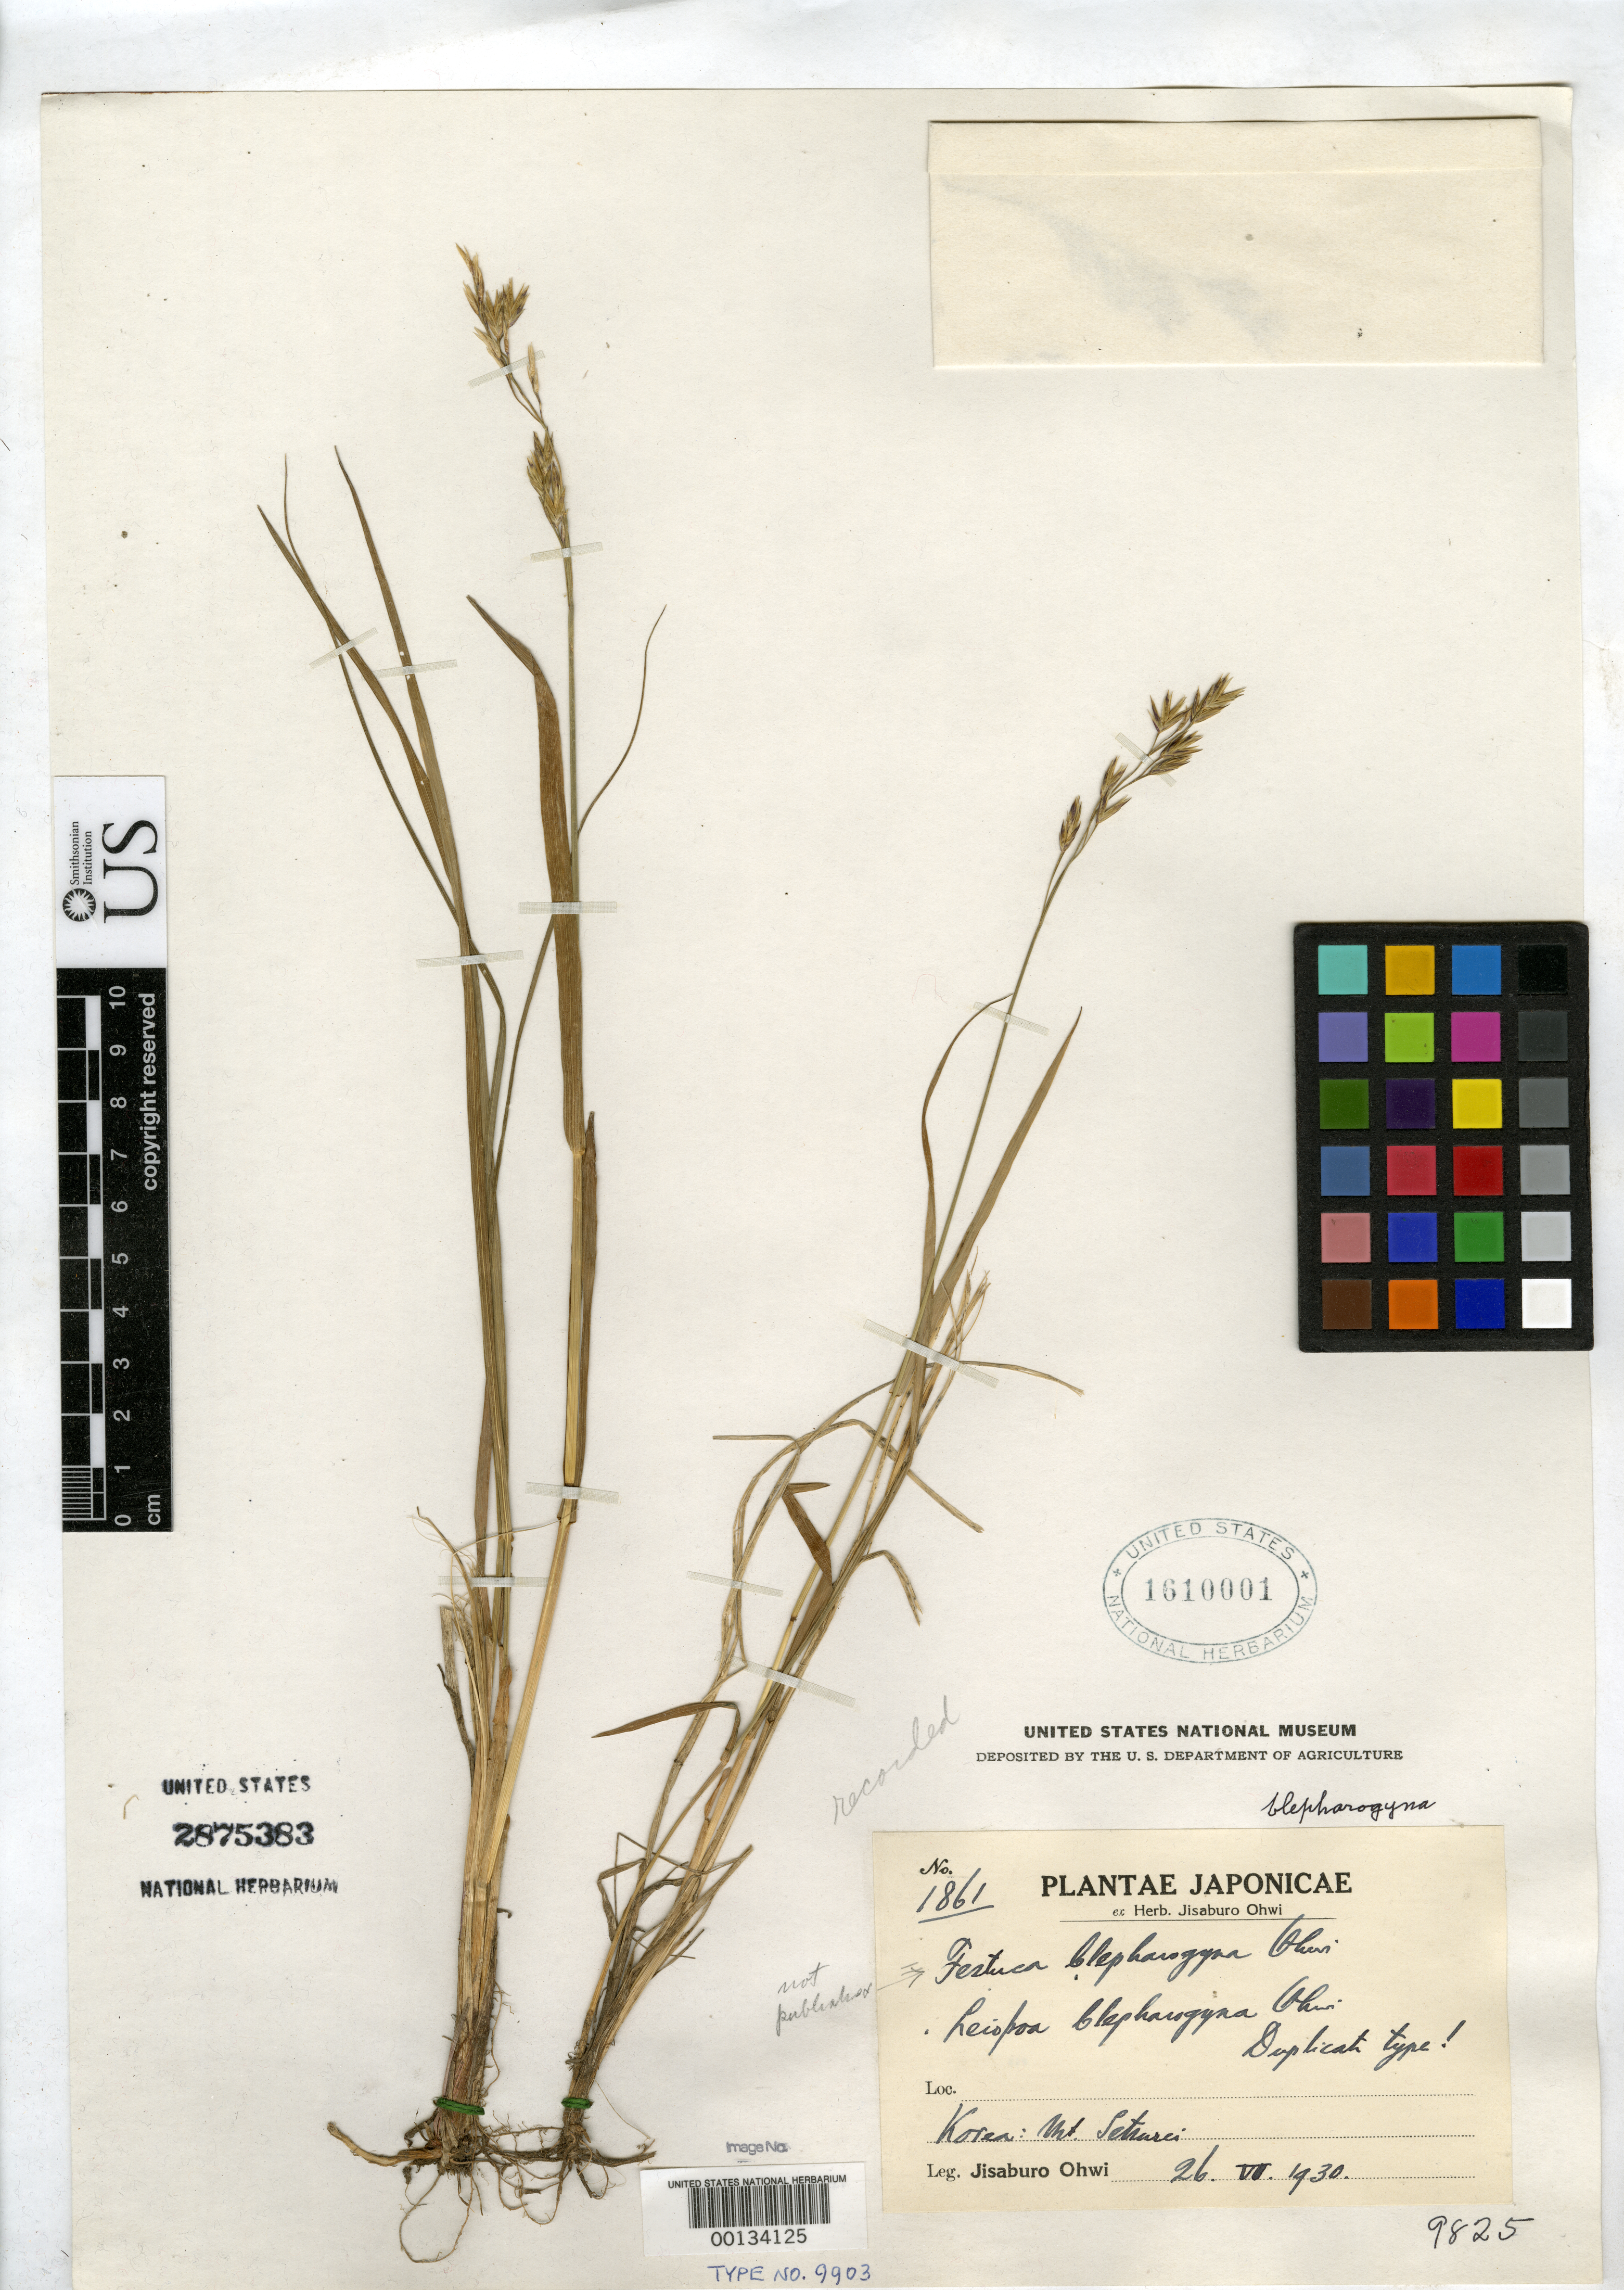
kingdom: Plantae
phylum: Tracheophyta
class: Liliopsida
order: Poales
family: Poaceae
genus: Leiopoa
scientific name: Leiopoa blepharogyna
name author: Ohwi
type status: Holotype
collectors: J. Ohwi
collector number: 1861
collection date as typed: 26 Jun 1930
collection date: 1930-06-26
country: North Korea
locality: North, Mount Setsurei.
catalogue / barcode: US 1610001